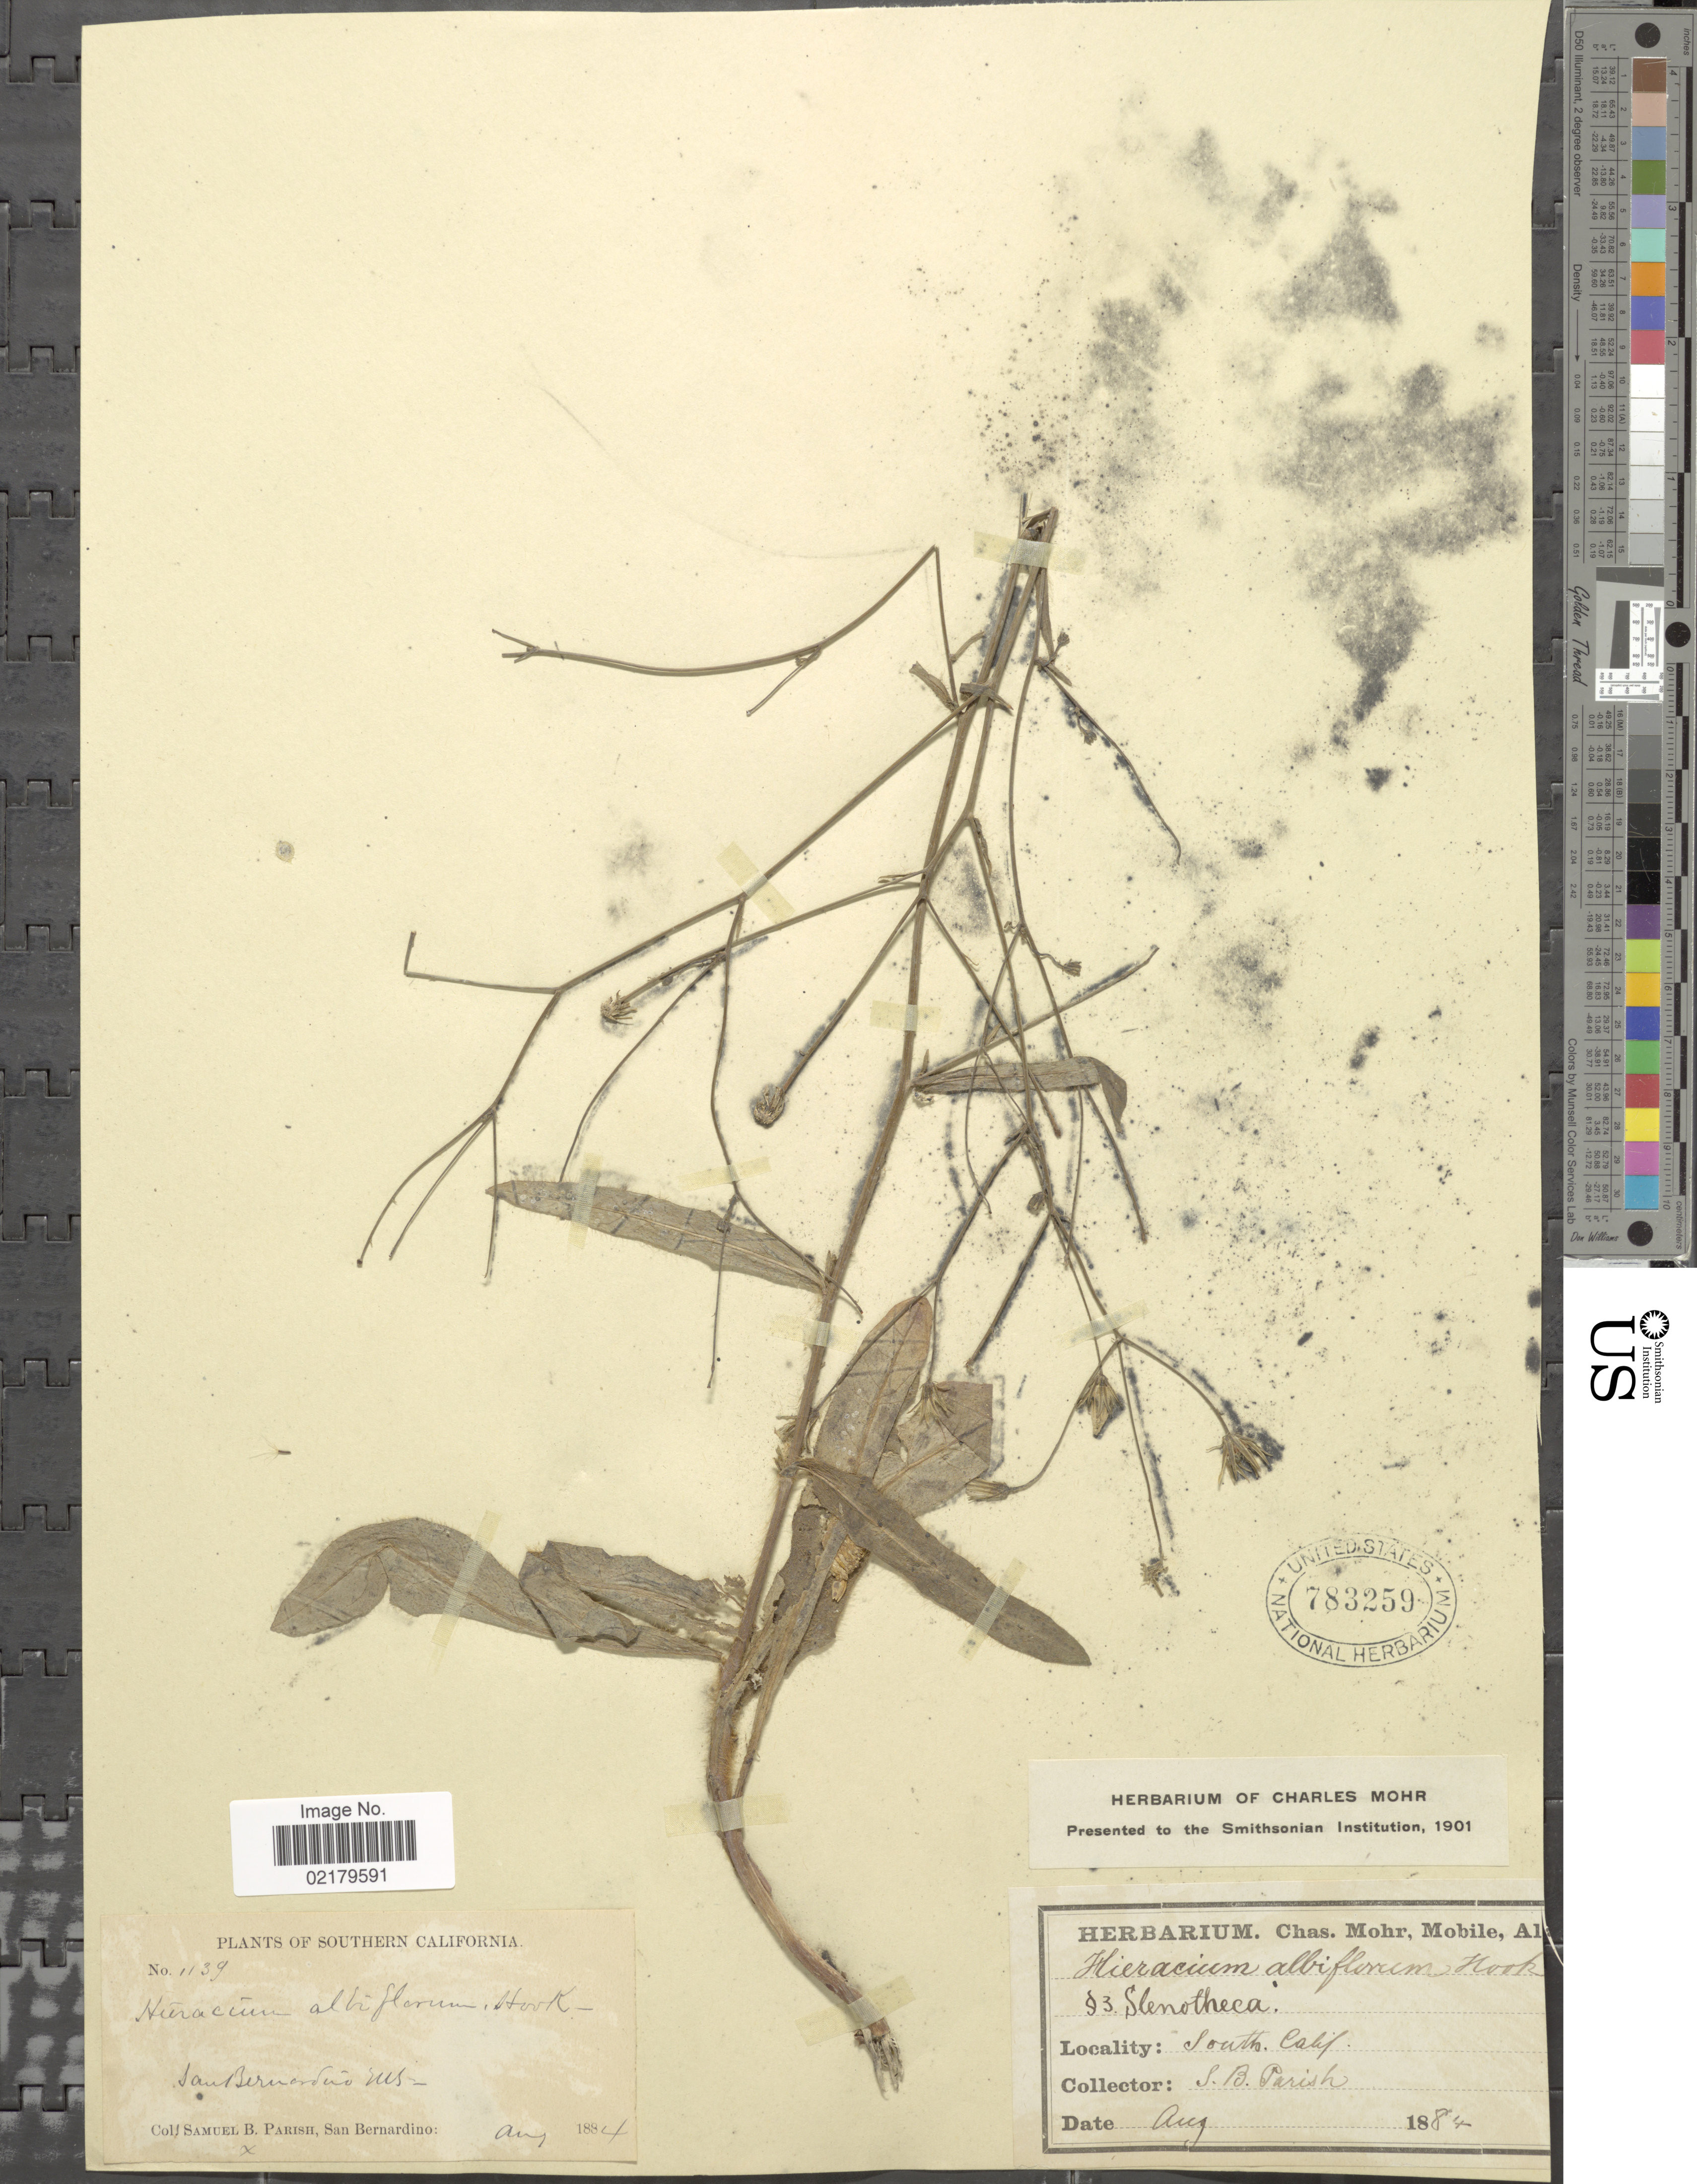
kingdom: Plantae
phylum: Tracheophyta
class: Magnoliopsida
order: Asterales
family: Asteraceae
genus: Hieracium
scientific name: Hieracium albiflorum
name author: Hook.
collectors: S. B. Parish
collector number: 1139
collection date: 1884-08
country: United States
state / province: California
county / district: San Bernardino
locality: Southern California, San Bernardino mts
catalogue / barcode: US 783259